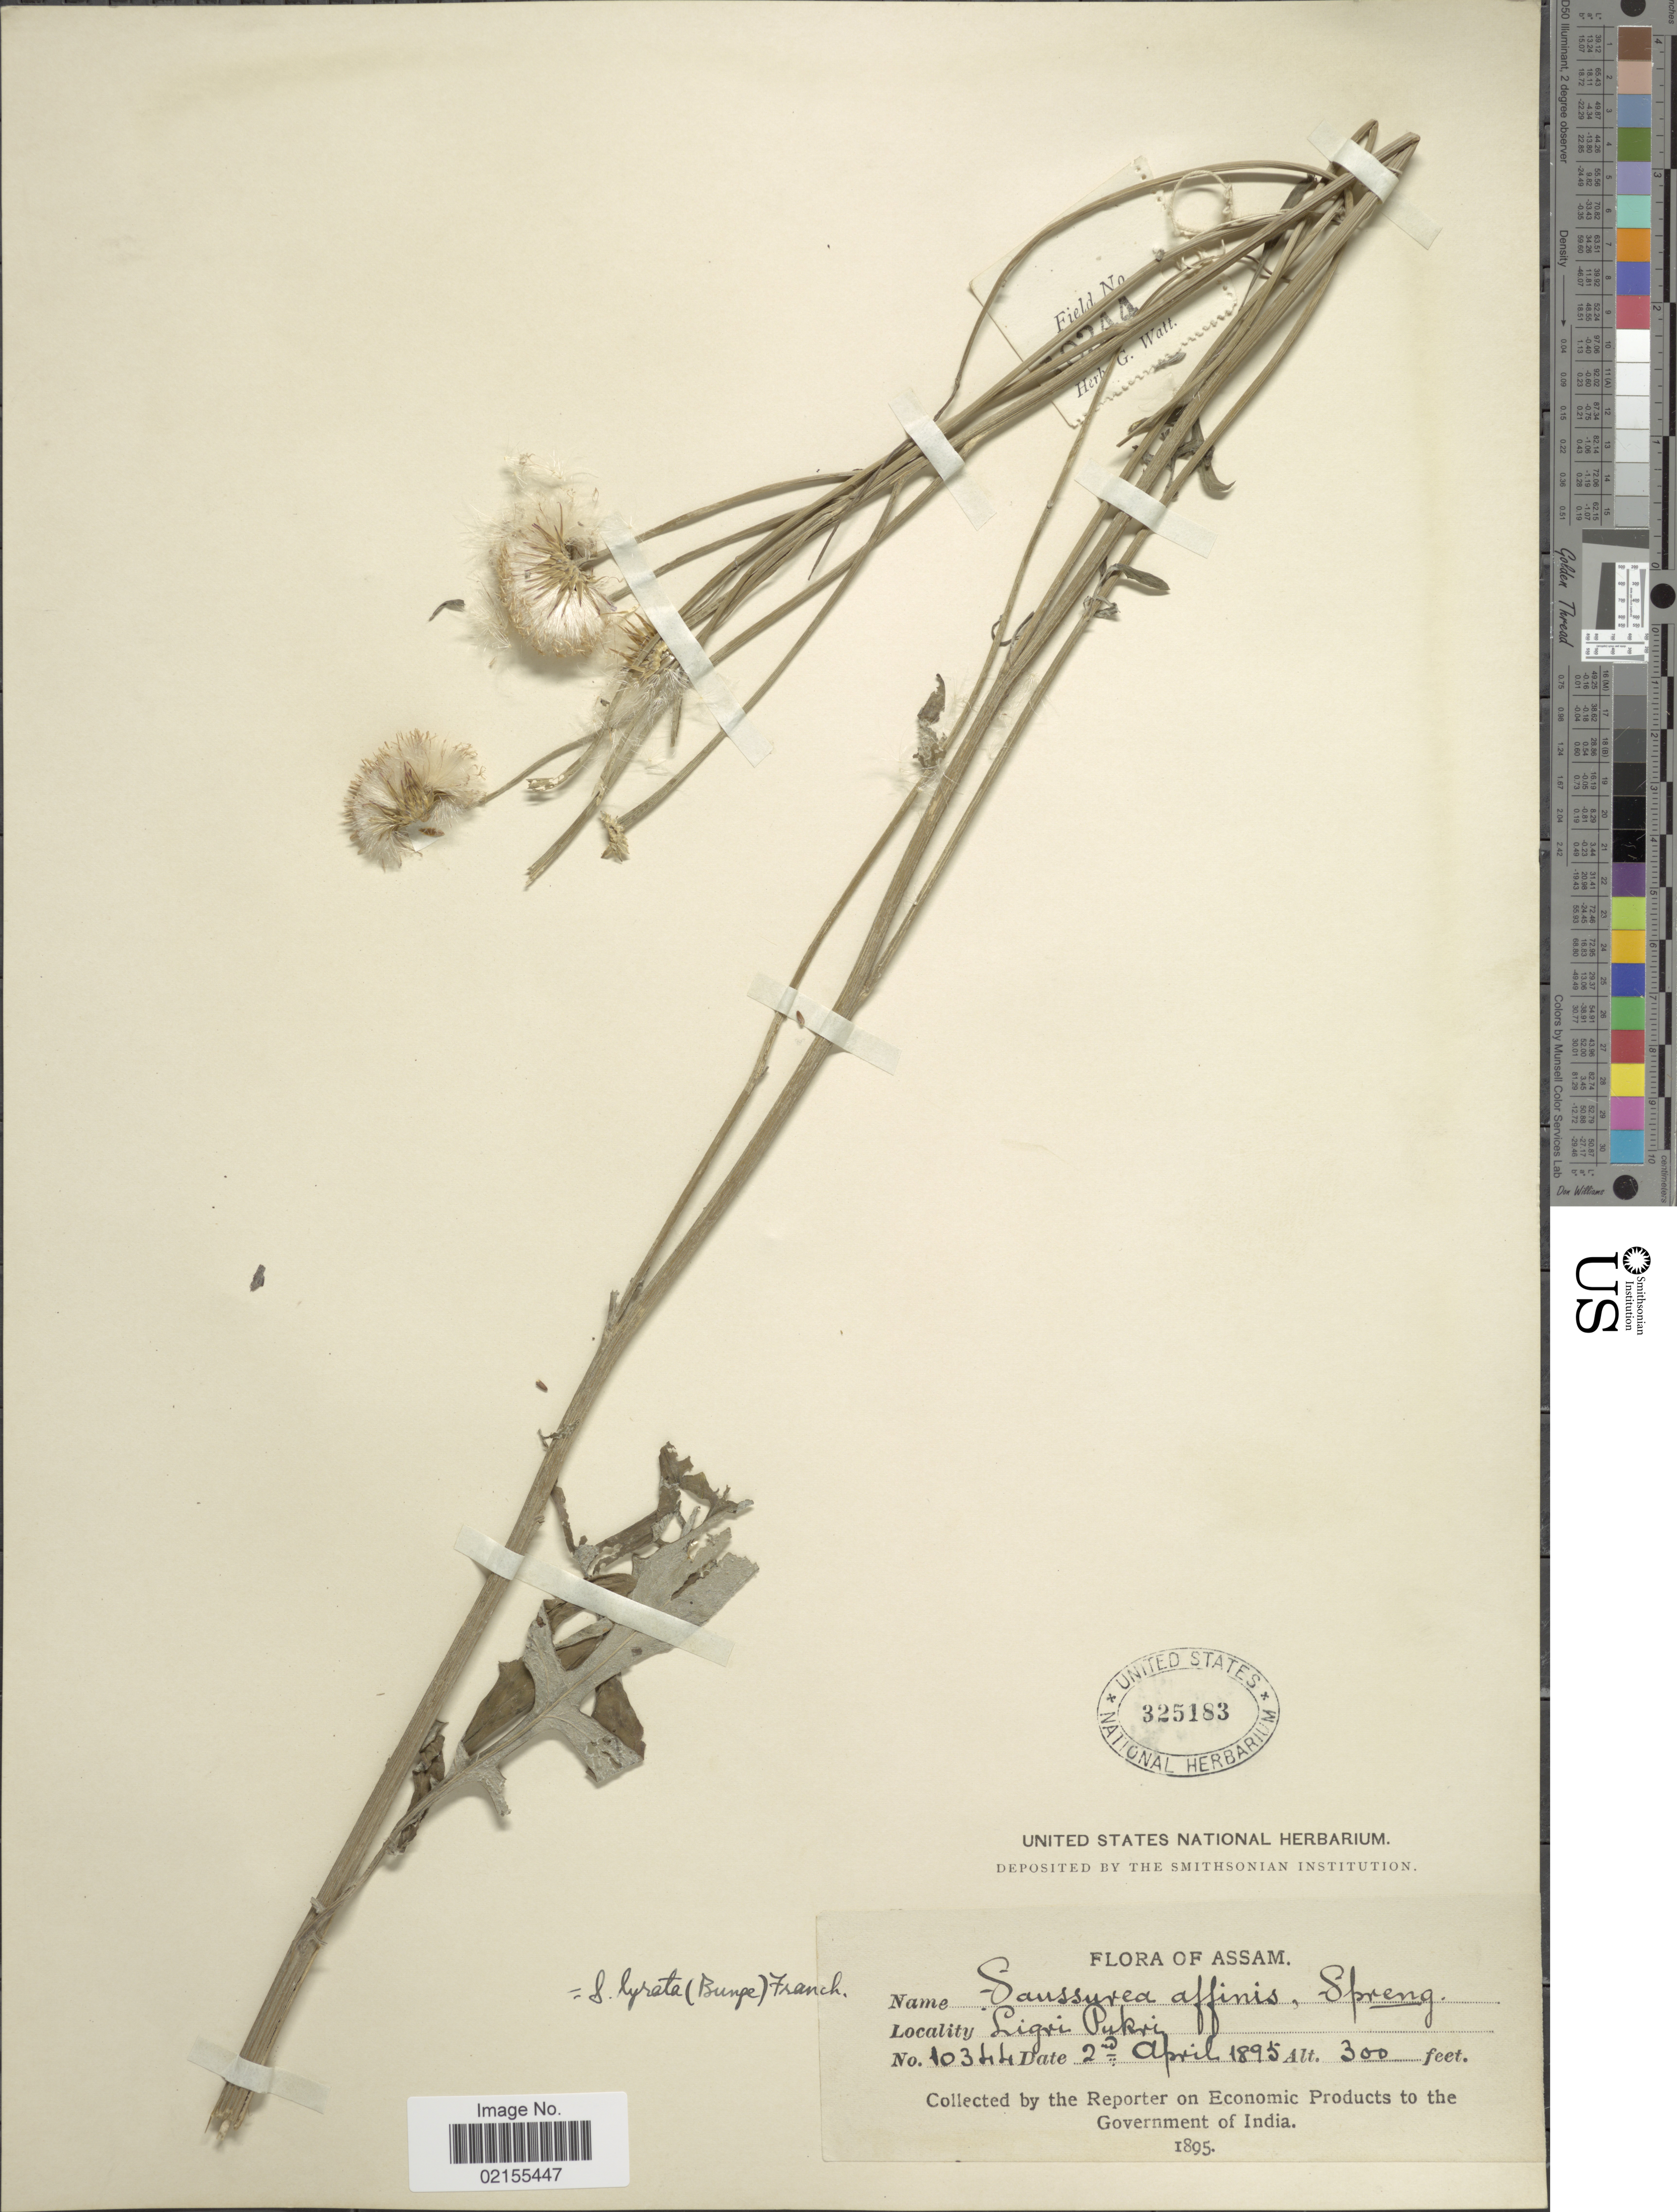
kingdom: Plantae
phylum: Tracheophyta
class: Magnoliopsida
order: Asterales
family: Asteraceae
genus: Hemistepta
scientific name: Hemistepta lyrata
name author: Bunge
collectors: U.S. National Herbarium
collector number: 10344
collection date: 1895-04-02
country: India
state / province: Assam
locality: Ligri Pukri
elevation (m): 91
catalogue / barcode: US 325183